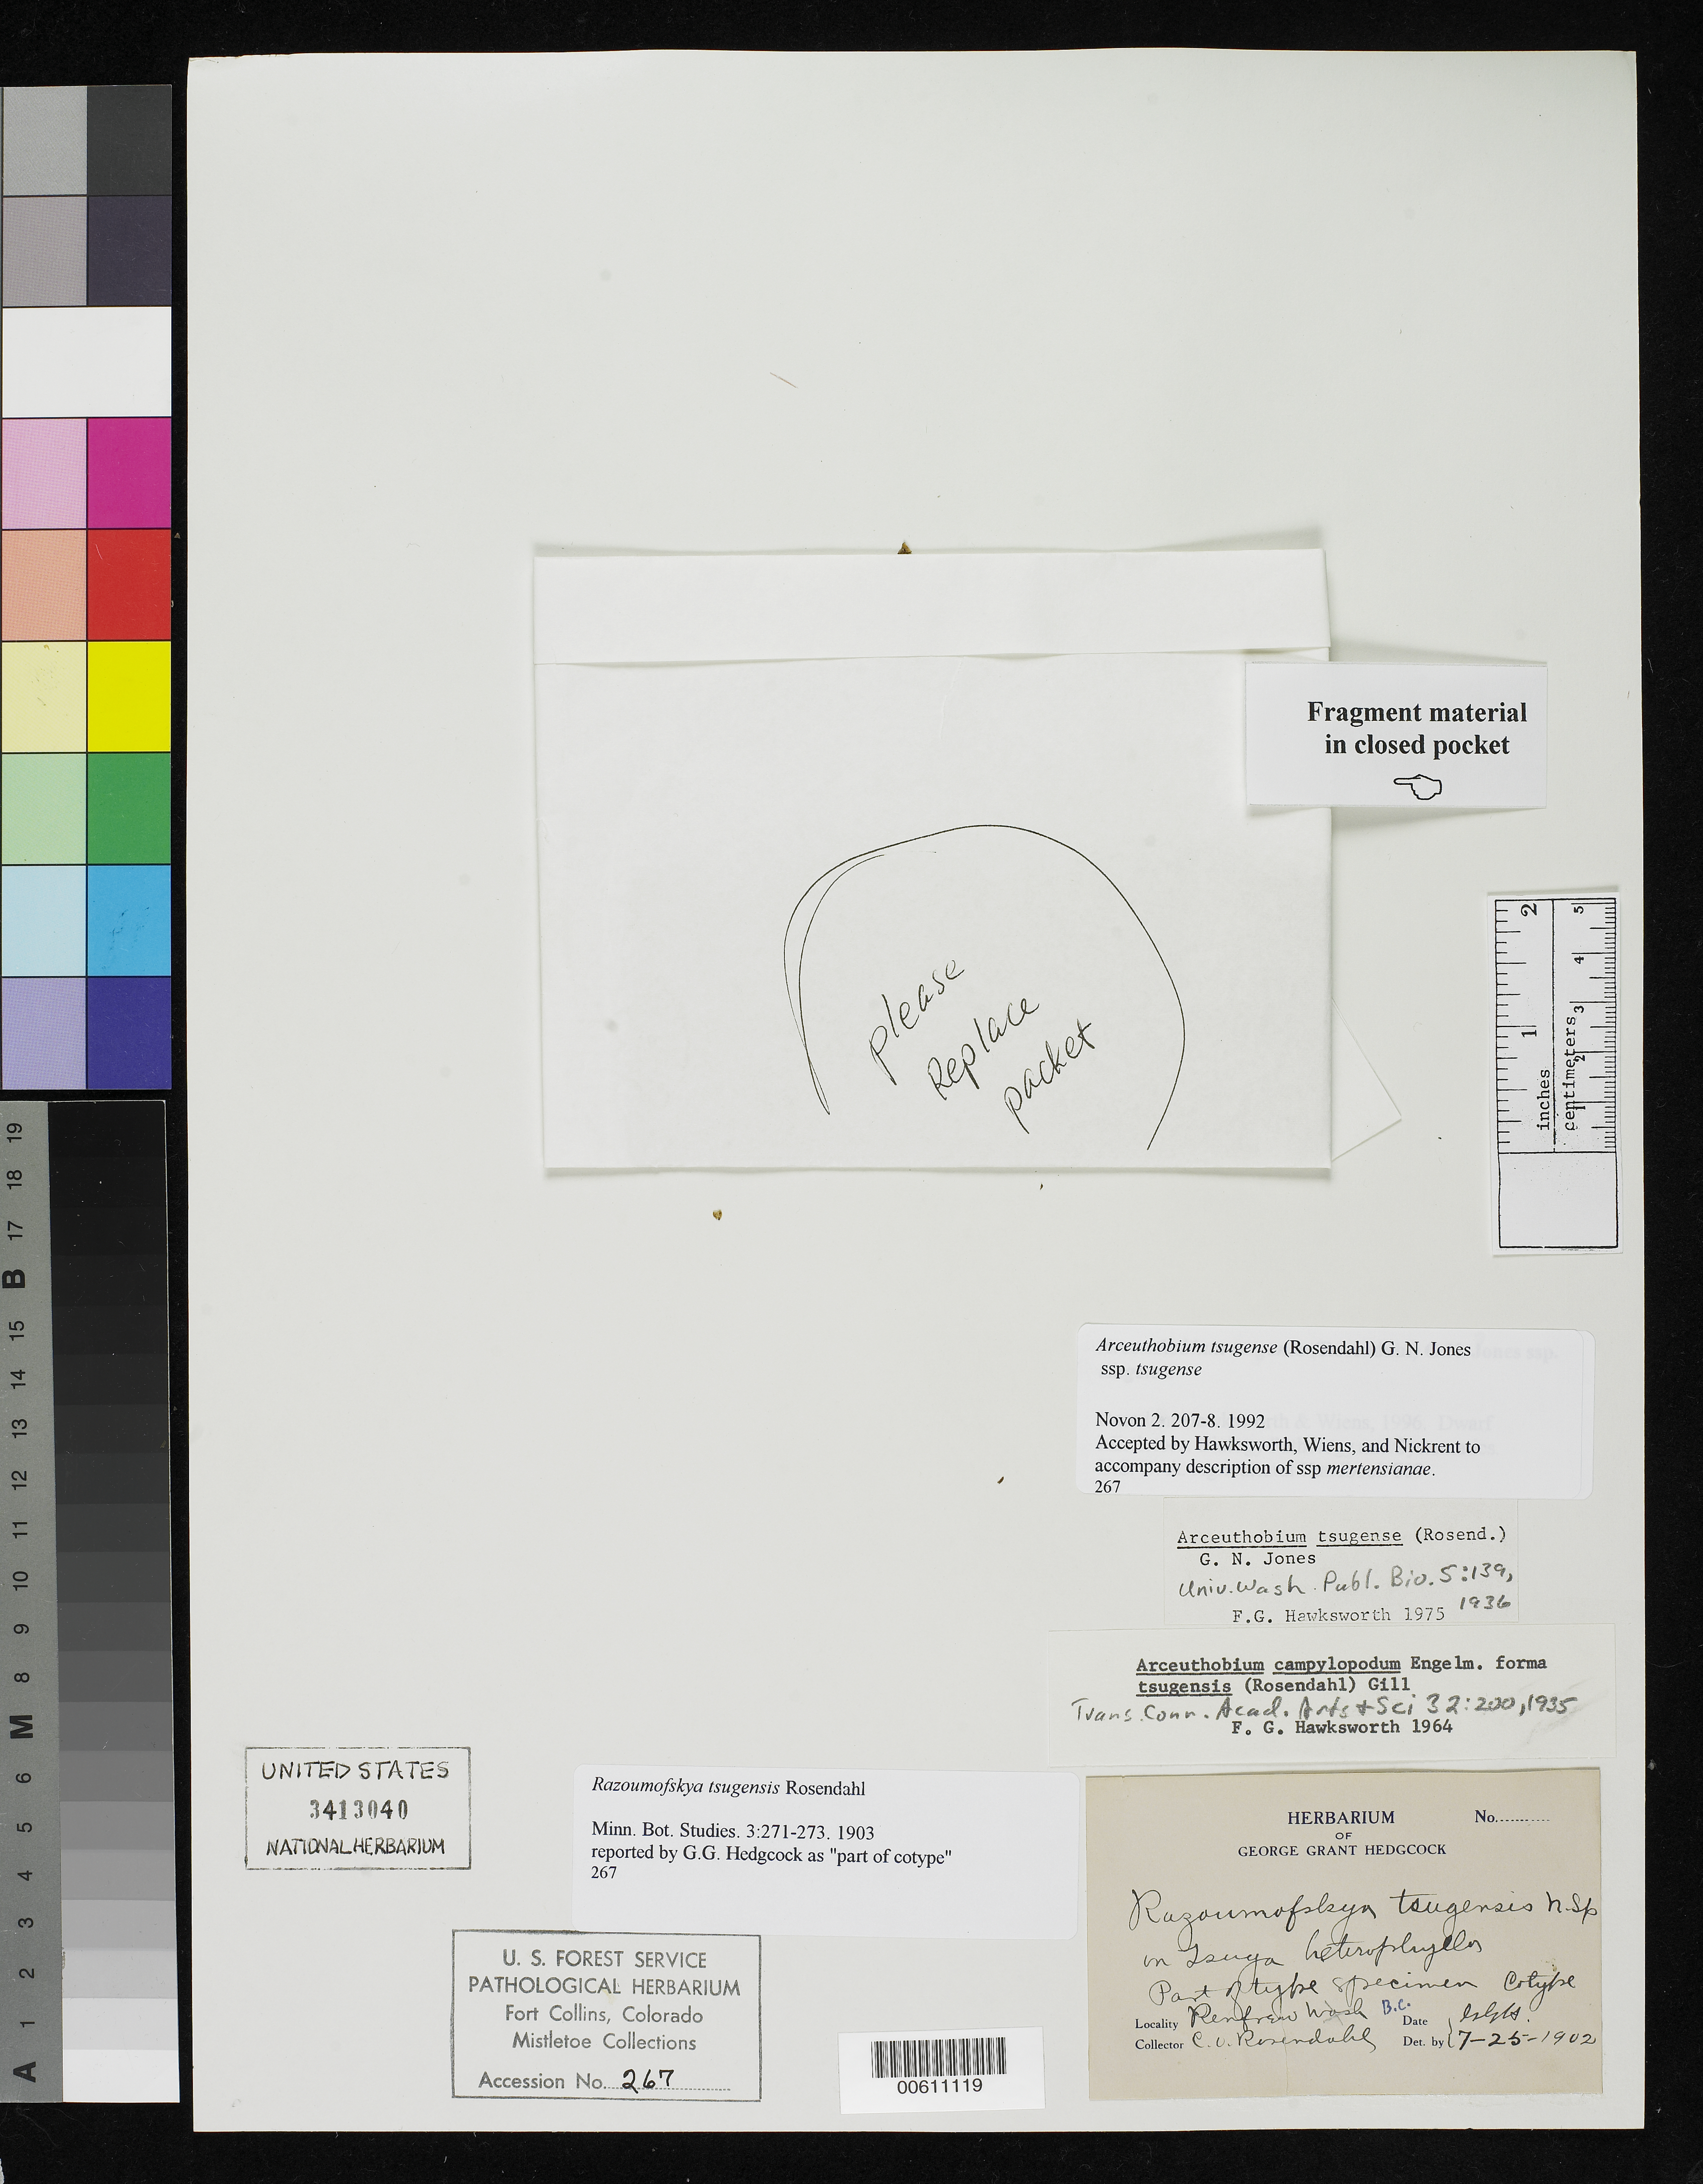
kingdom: Plantae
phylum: Tracheophyta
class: Magnoliopsida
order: Santalales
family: Viscaceae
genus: Razoumofskya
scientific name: Razoumofskya tsugensis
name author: Rosend.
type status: Type Collection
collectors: C. O. Rosendahl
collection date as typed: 25 Jul 1902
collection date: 1902-07-25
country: Canada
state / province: British Columbia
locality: Renfrew.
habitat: On Tsuga heterophylla.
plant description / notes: "Part of cotype"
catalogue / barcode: US 3413040